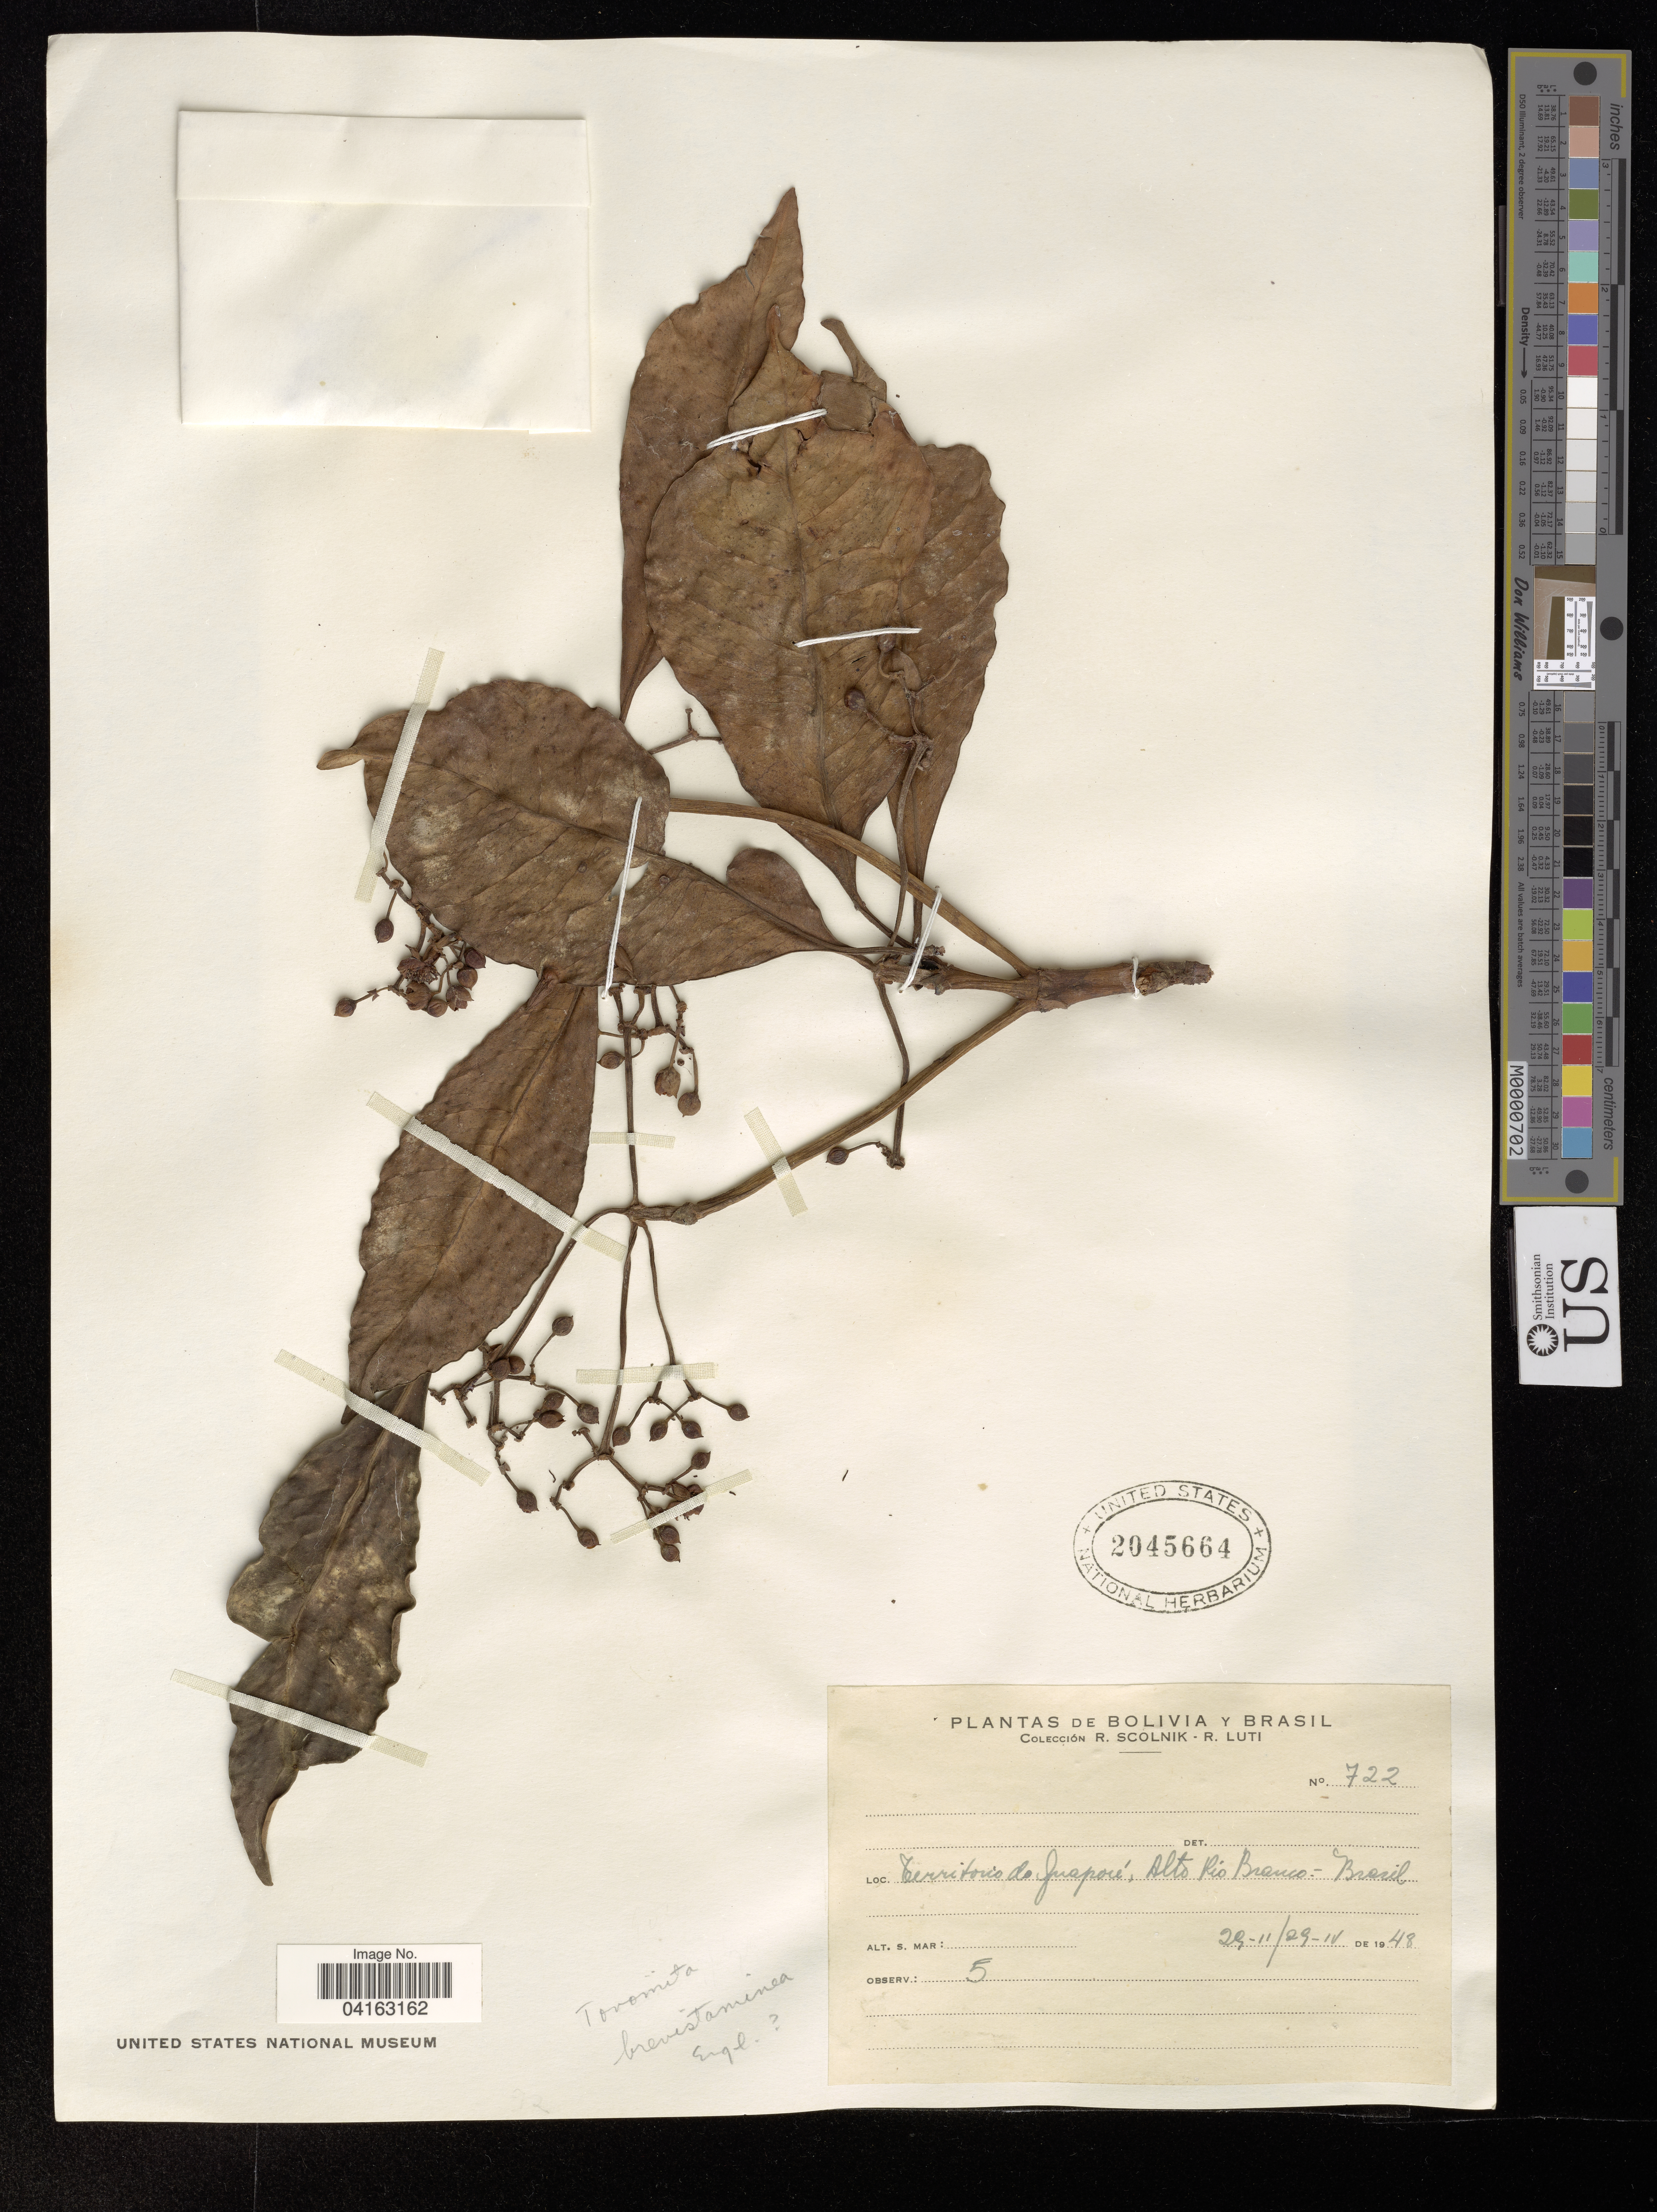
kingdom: Plantae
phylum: Tracheophyta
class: Magnoliopsida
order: Malpighiales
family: Clusiaceae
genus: Tovomita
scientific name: Tovomita brevistaminea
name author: Engl.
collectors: R. Scolnik & R. Luti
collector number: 722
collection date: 1948-04-29/1948-11-29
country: Brazil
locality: Bolivia. Cerritorio do Juaporé, Alto Rio Branco.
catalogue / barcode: US 2045664